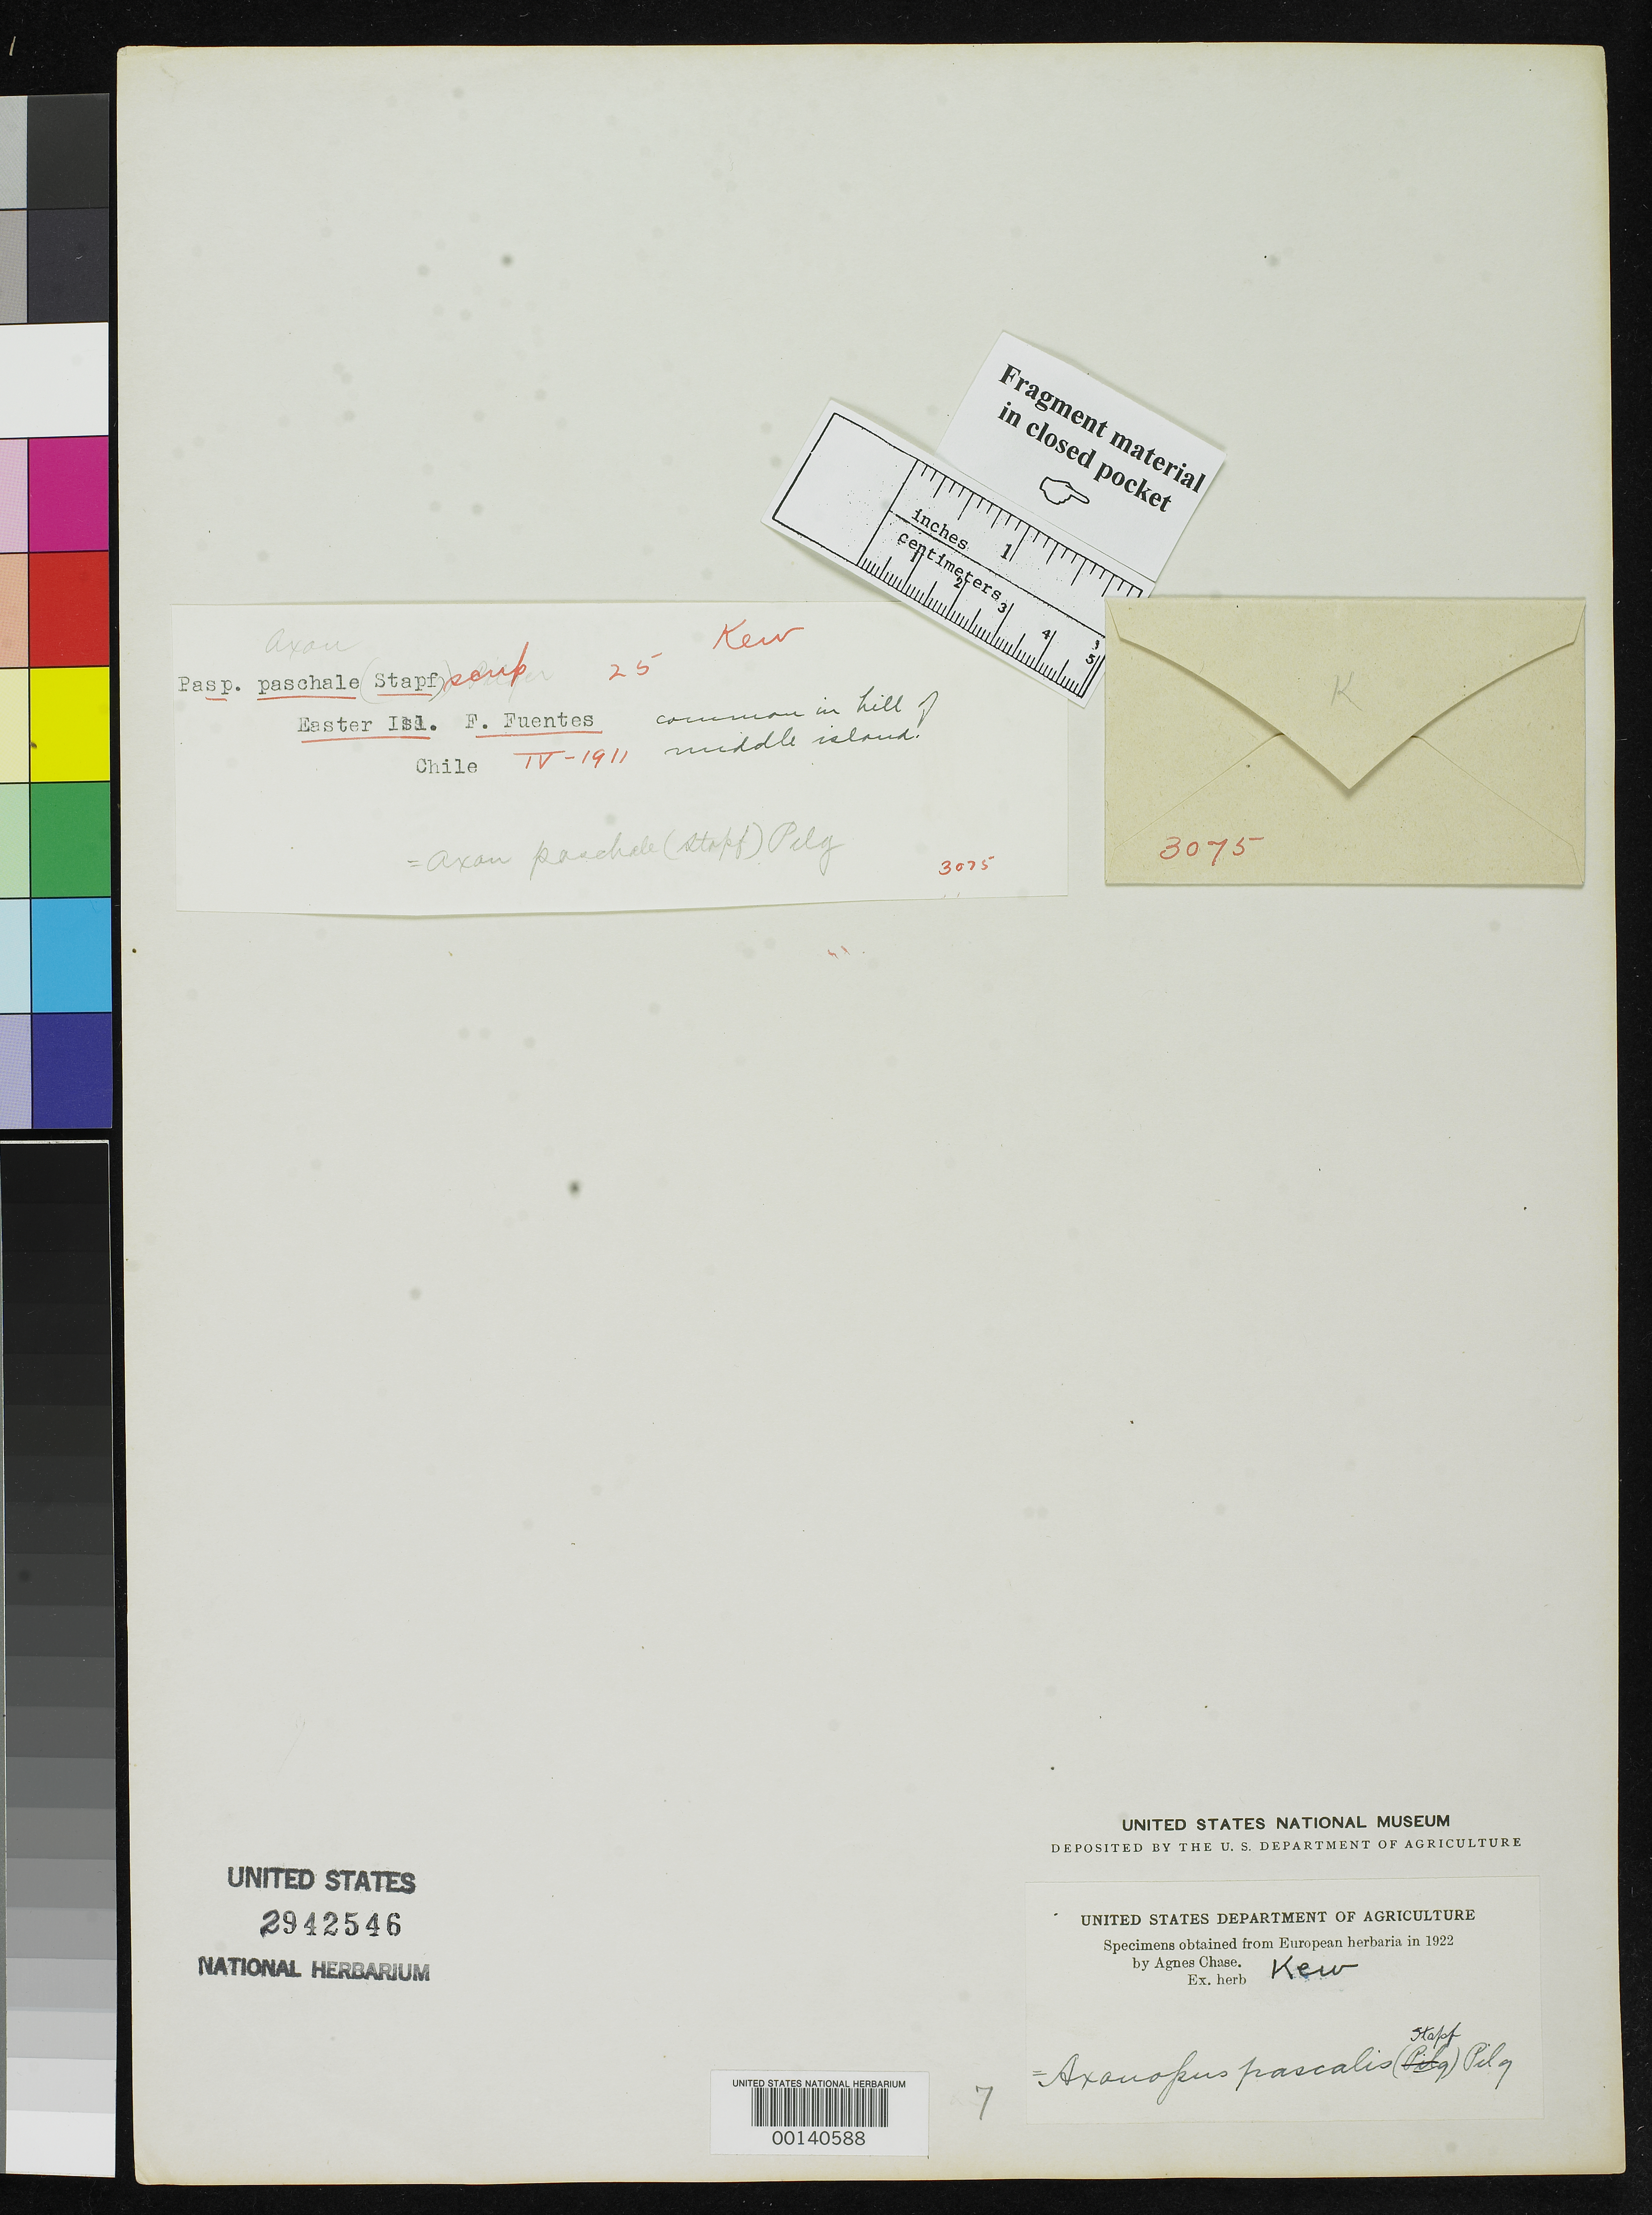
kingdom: Plantae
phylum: Tracheophyta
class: Liliopsida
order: Poales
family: Poaceae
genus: Paspalum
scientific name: Paspalum paschale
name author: Stapf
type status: Type Fragment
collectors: F. Fuentes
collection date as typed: Apr 1911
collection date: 1911-04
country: Chile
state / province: Valparaíso (V)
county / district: Isla de Pascua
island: Pascua [Easter]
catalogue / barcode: US 2942546